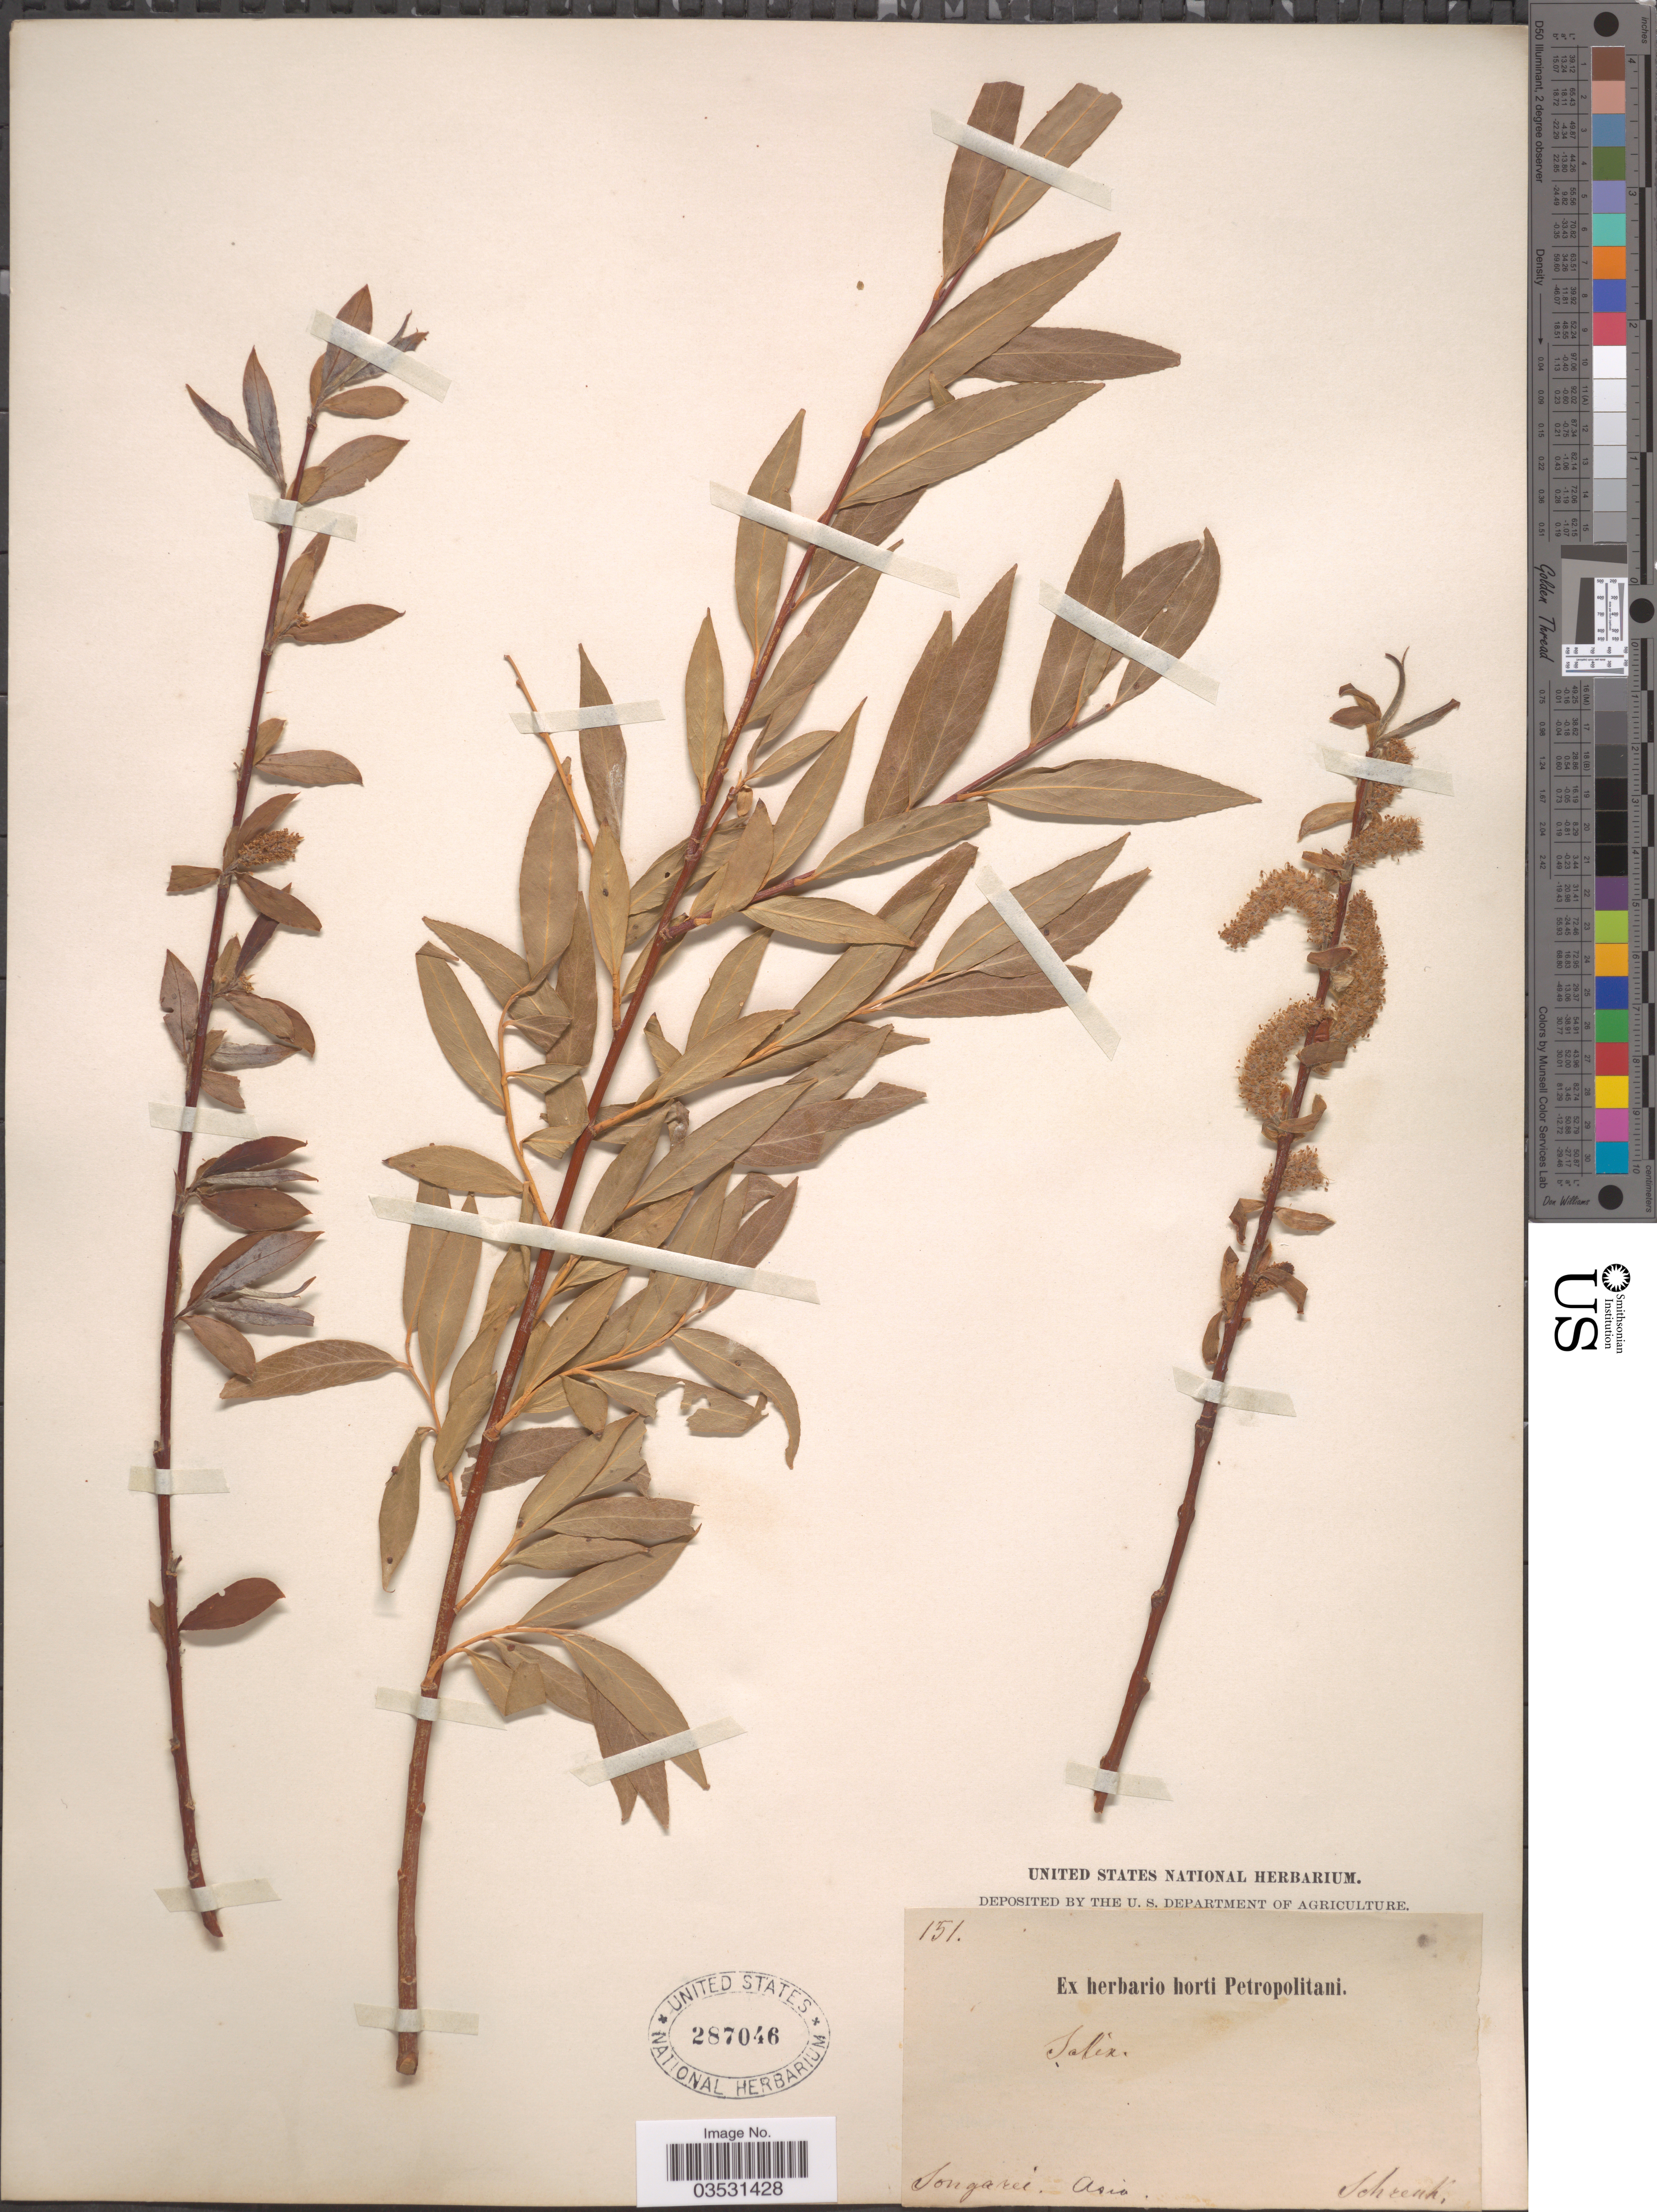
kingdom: Plantae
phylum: Tracheophyta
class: Magnoliopsida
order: Malpighiales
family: Salicaceae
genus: Salix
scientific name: Salix cordata x S. sericea Marshall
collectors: A.G. Schrenk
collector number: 151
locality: Songarei, Asia.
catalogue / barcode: US 287046